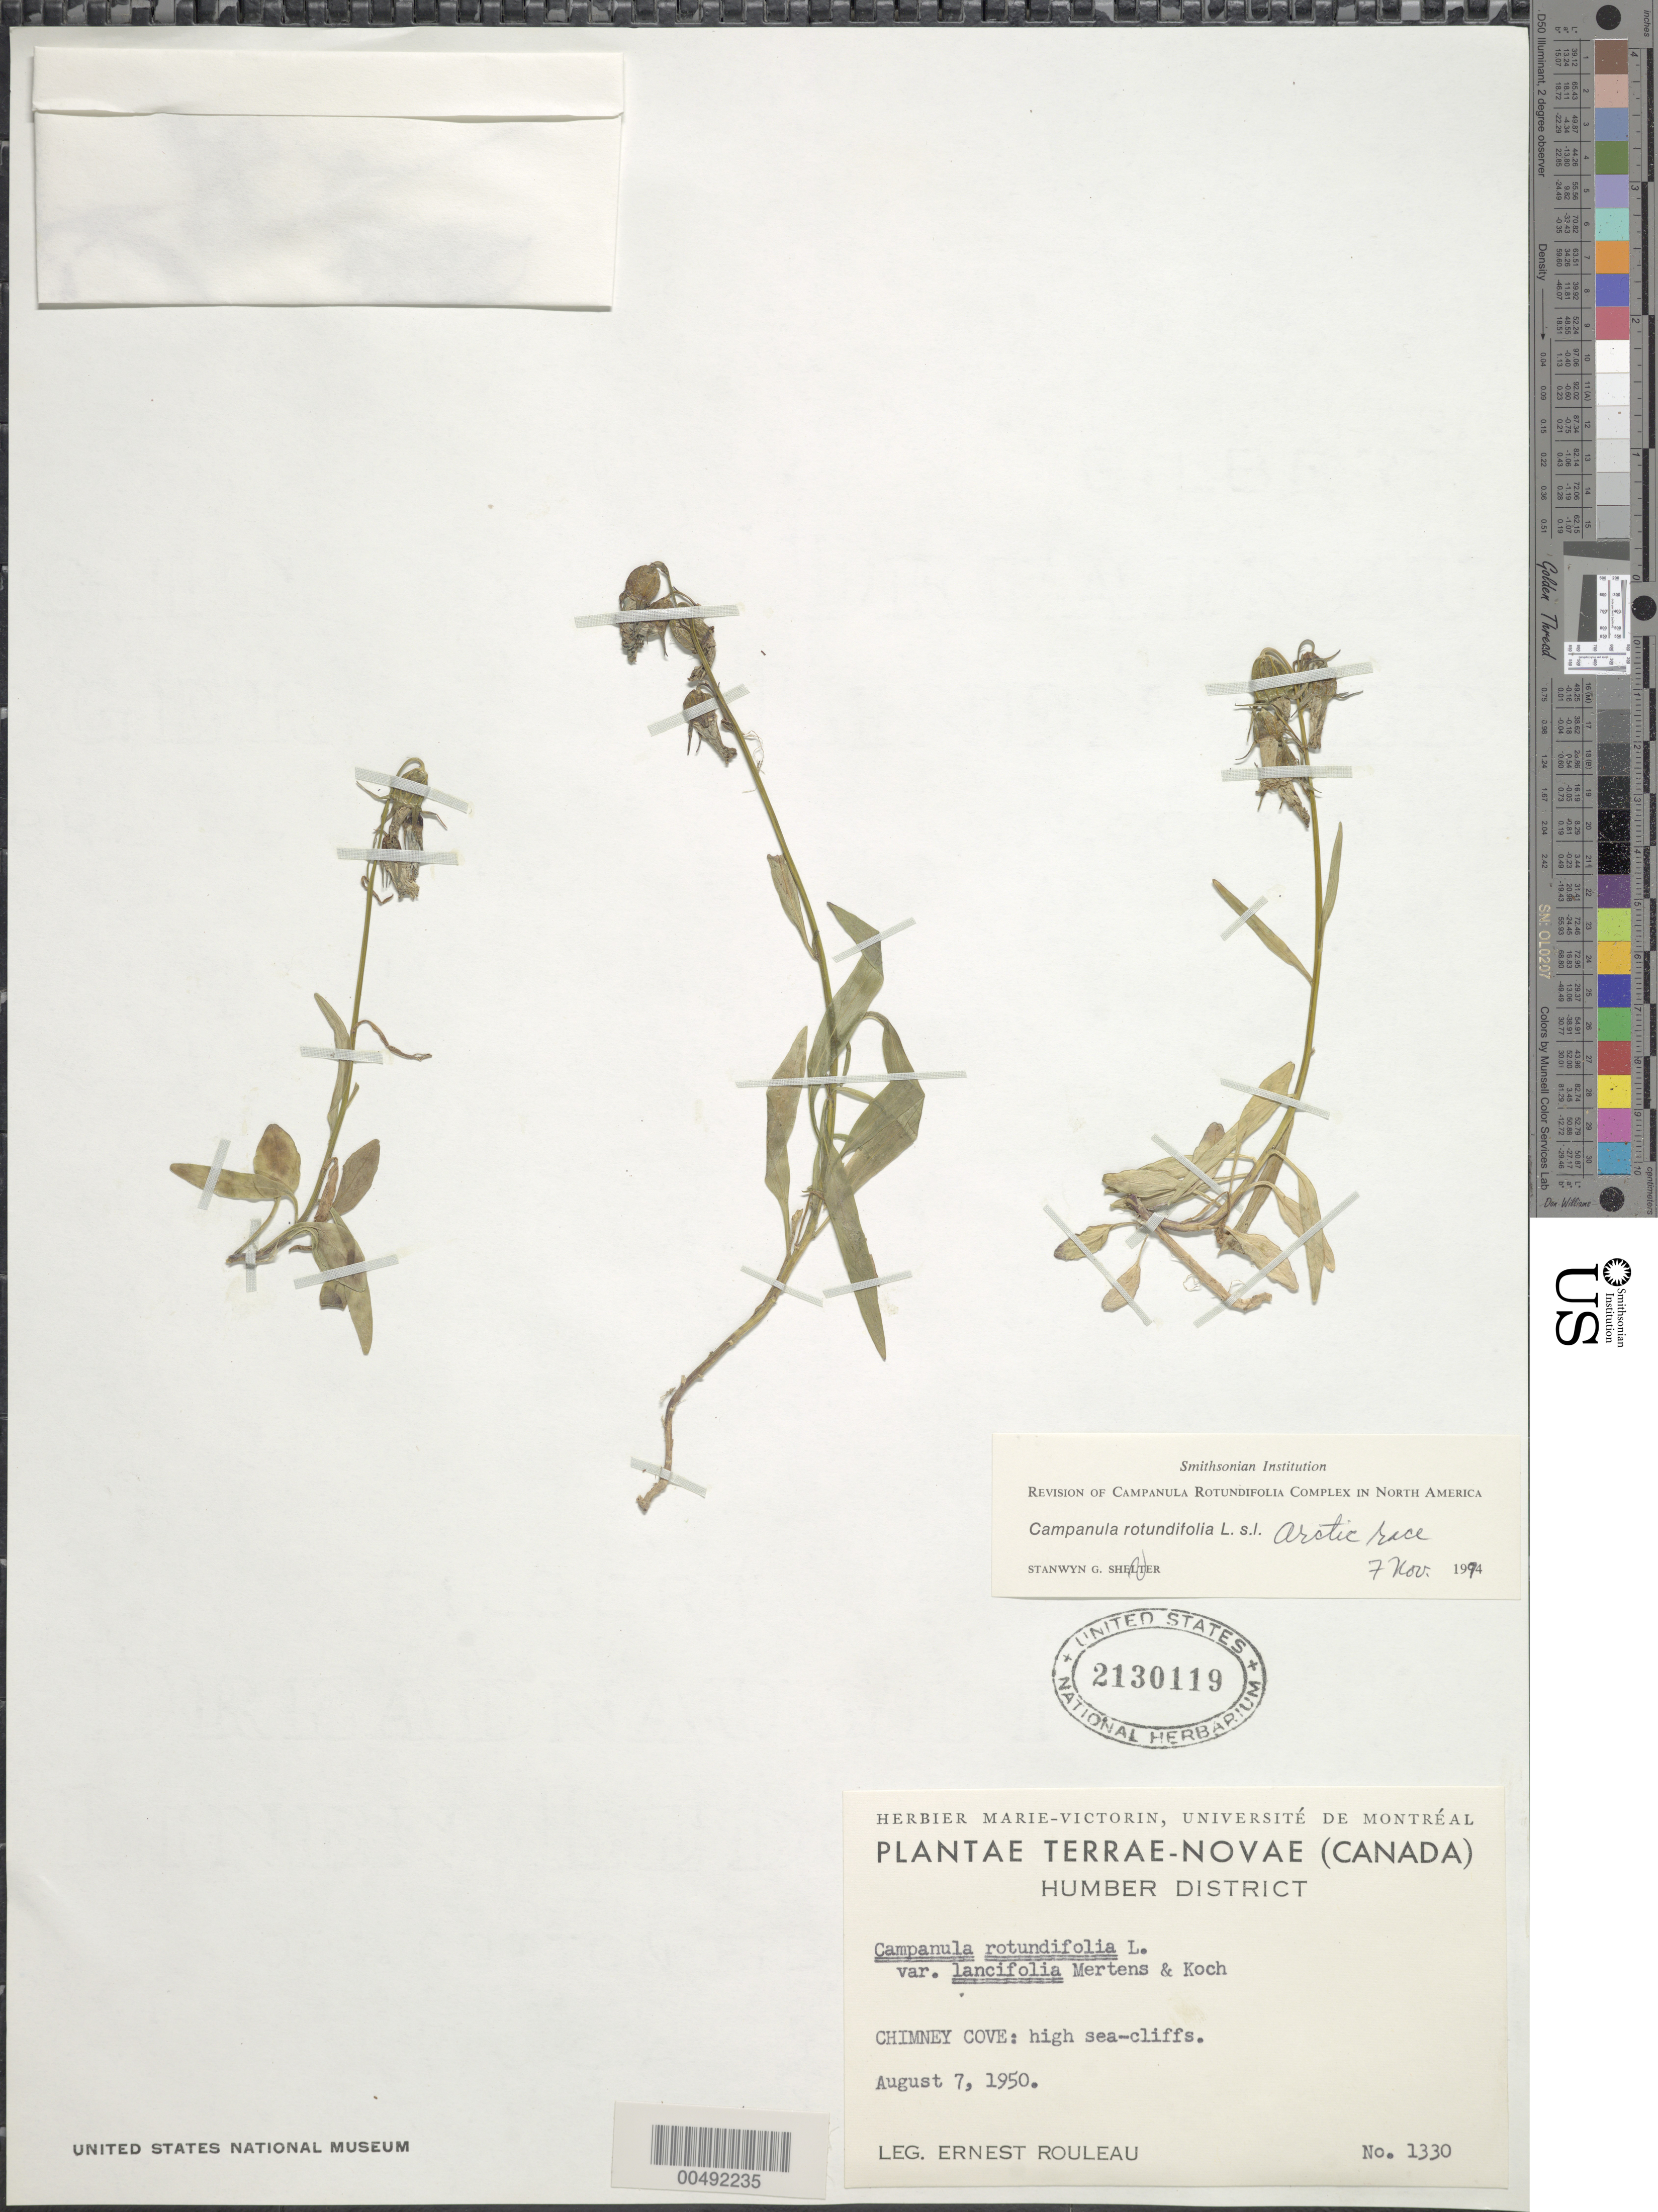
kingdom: Plantae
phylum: Tracheophyta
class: Magnoliopsida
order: Asterales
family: Campanulaceae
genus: Campanula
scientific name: Campanula rotundifolia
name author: L.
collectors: E. Rouleau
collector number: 1330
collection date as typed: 07 Aug 1950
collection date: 1950-08-07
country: Canada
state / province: Newfoundland and Labrador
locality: Humber Dist. (?), Chimney Cove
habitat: high sea-cliffs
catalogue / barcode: US 2130119